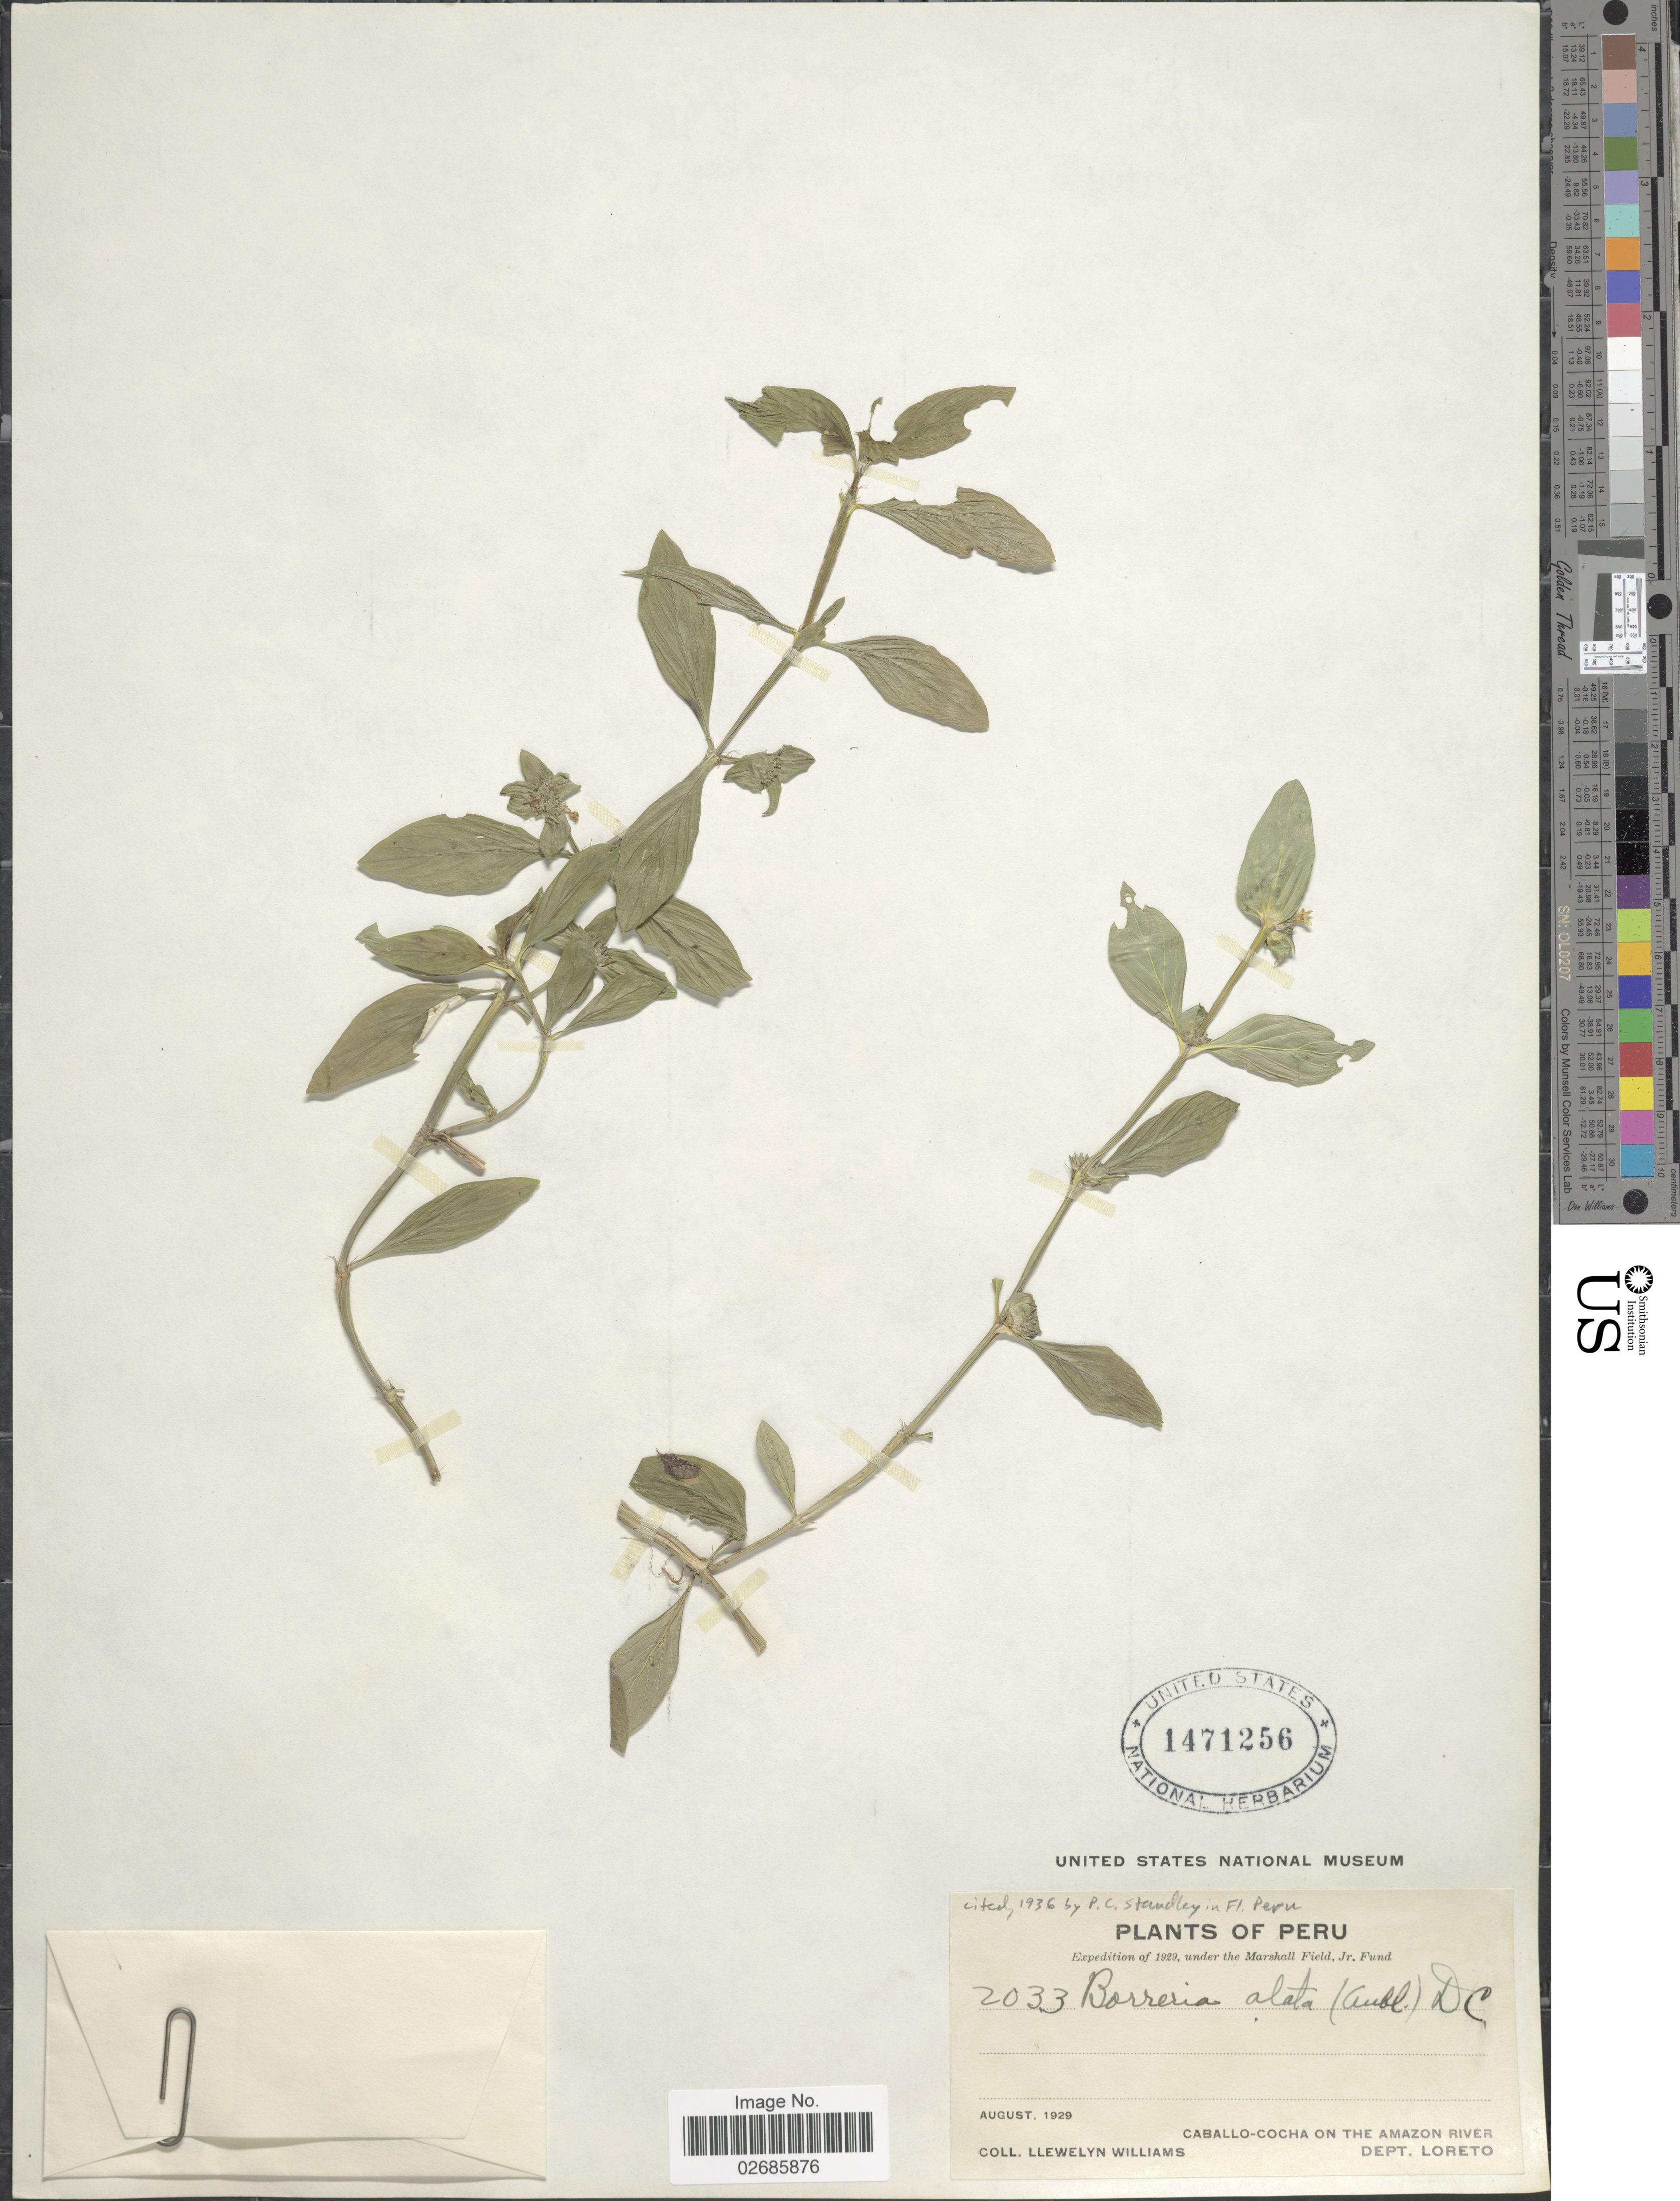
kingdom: Plantae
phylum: Tracheophyta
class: Magnoliopsida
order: Gentianales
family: Rubiaceae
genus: Borreria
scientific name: Borreria alata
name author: DC.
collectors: Ll. Williams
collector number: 2033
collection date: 1929-08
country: Peru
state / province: Loreto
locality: Caballo-Cocha on the Amazon River. Dept. Loreto.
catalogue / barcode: US 1471256